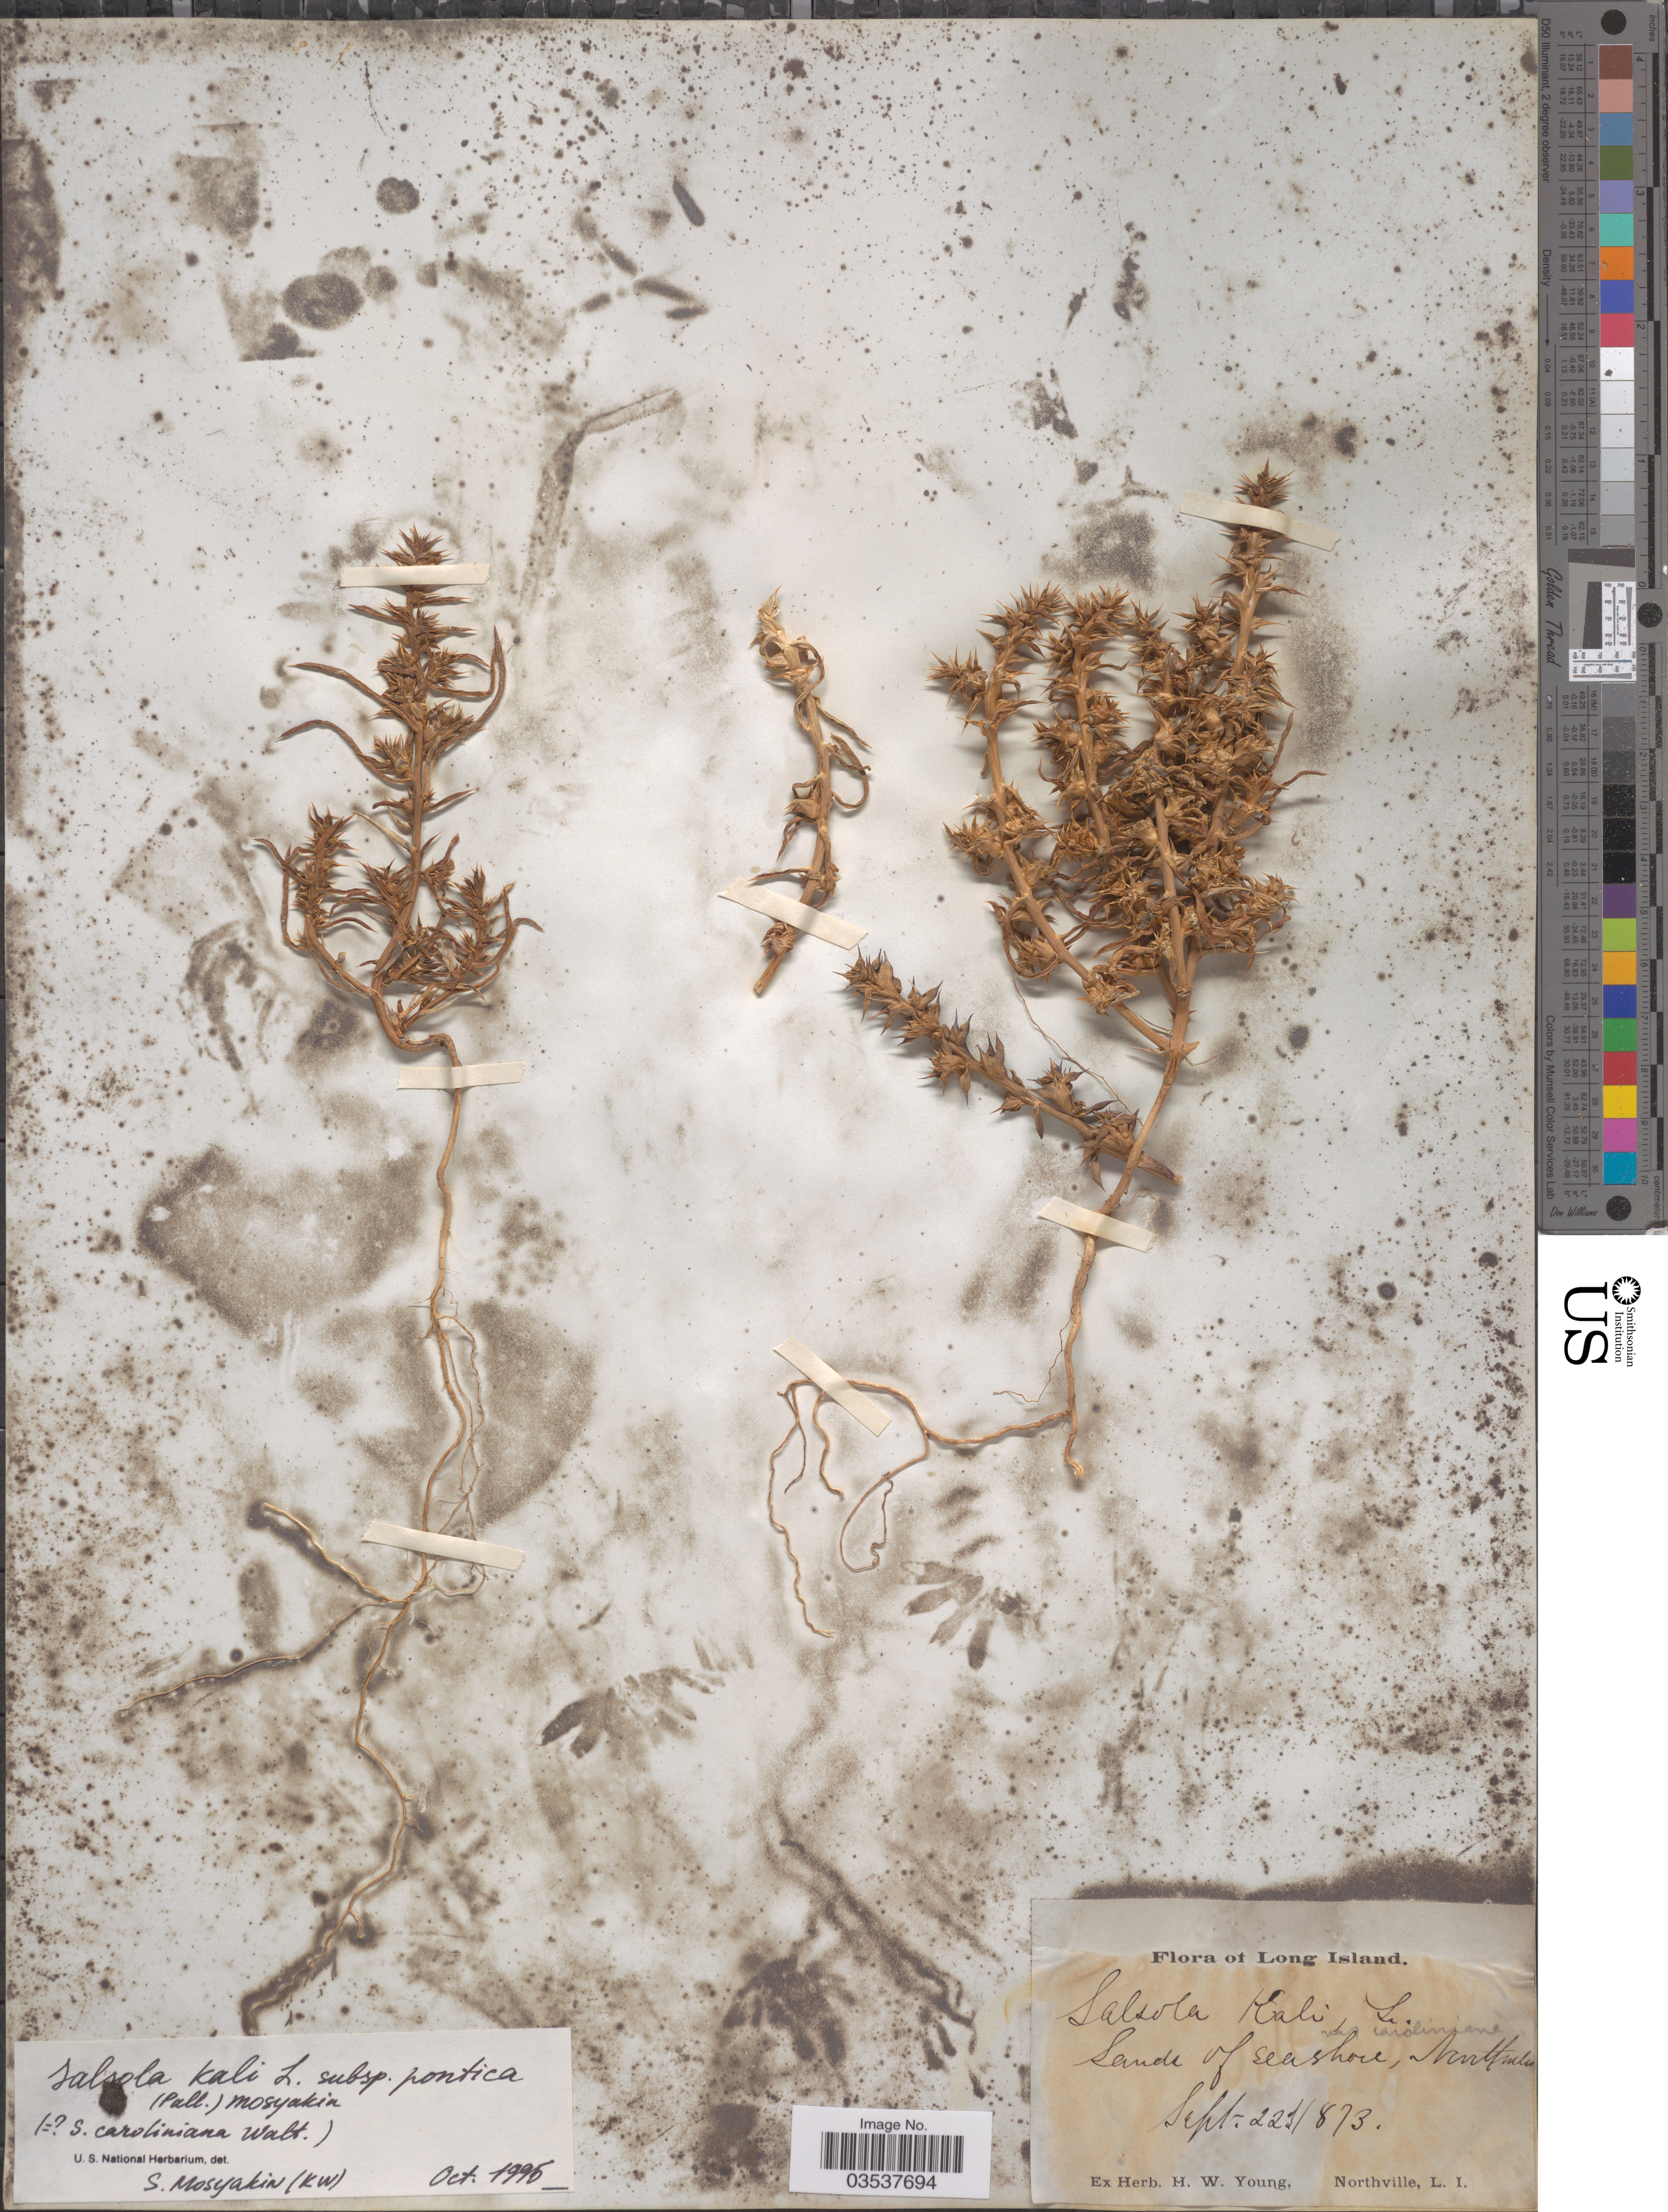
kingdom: Plantae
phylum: Tracheophyta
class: Magnoliopsida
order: Caryophyllales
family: Amaranthaceae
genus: Salsola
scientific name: Salsola kali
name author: L.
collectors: ex herb. H.W. Young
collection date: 1873-09-22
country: United States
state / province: New York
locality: Long Island. Lands of seashore, Narttulus [interpreted].